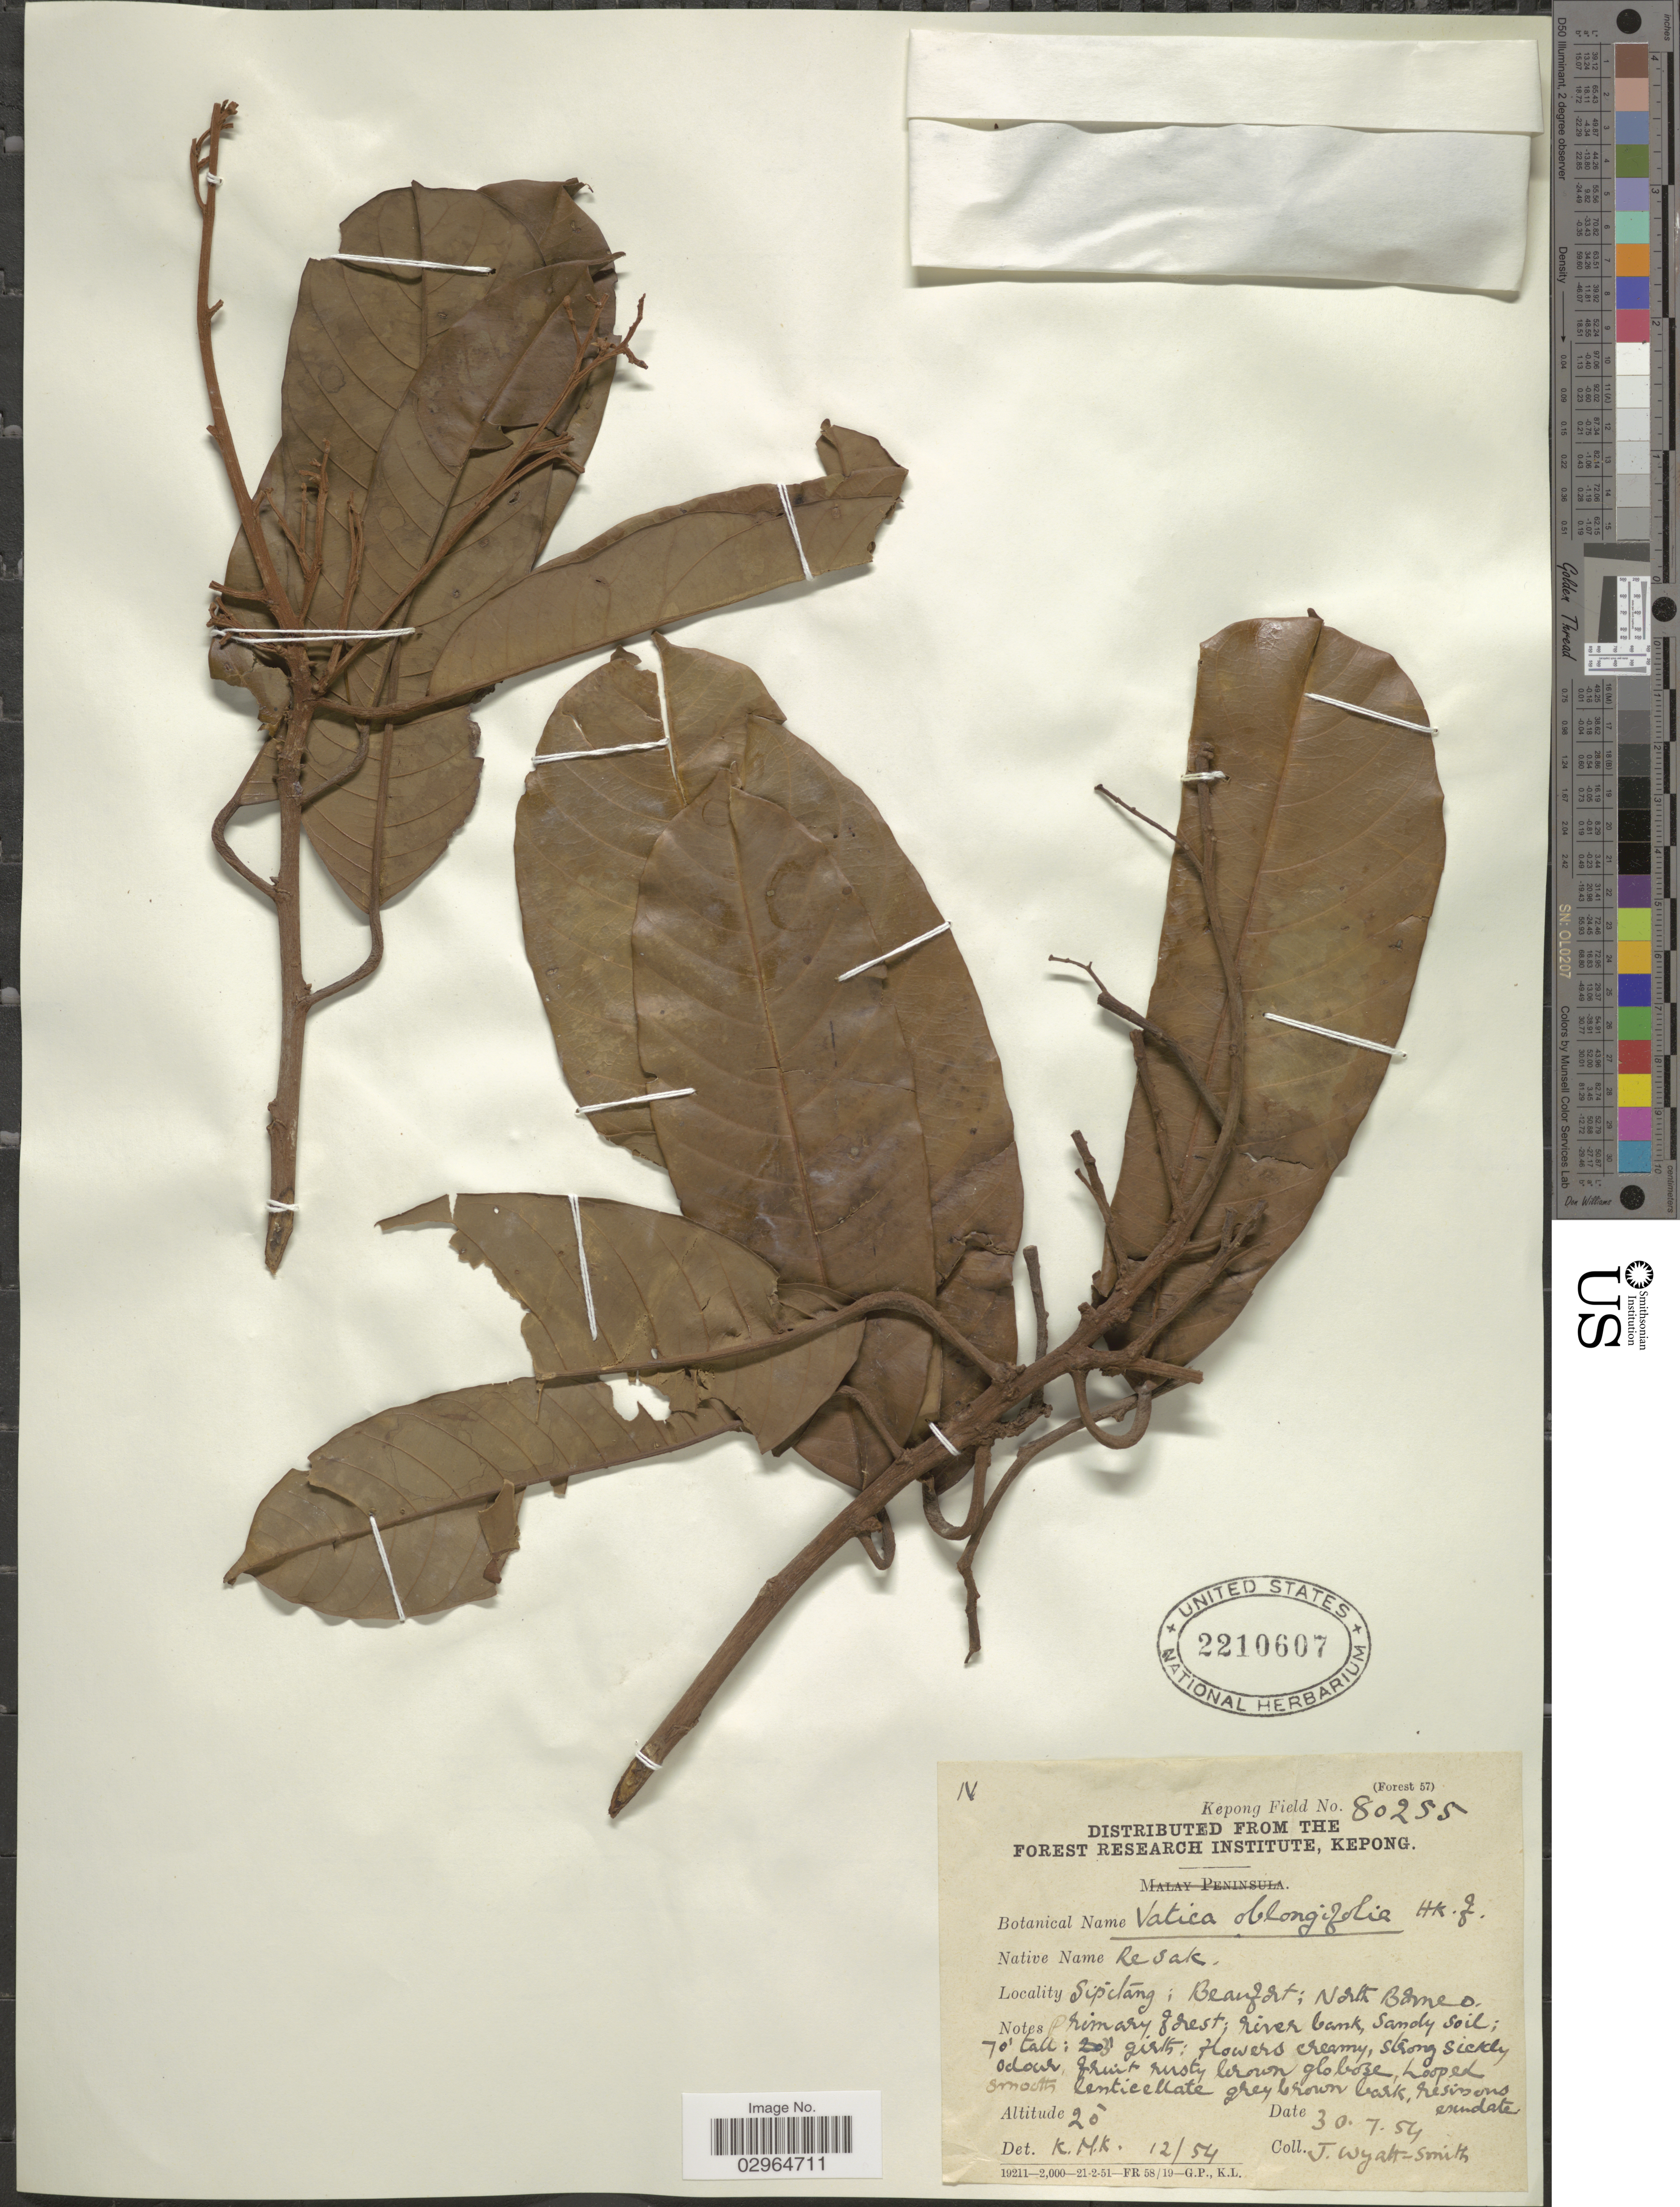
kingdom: Plantae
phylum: Tracheophyta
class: Magnoliopsida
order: Malvales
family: Dipterocarpaceae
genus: Vatica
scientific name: Vatica oblongifolia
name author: Hook. f.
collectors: J. Wyatt-Smith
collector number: Kepong Field 80255?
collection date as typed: Transcribed d/m/y: 30/7/54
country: Malaysia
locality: Sipitang; Beaufort; North Borneo.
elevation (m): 6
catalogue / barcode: US 2210607